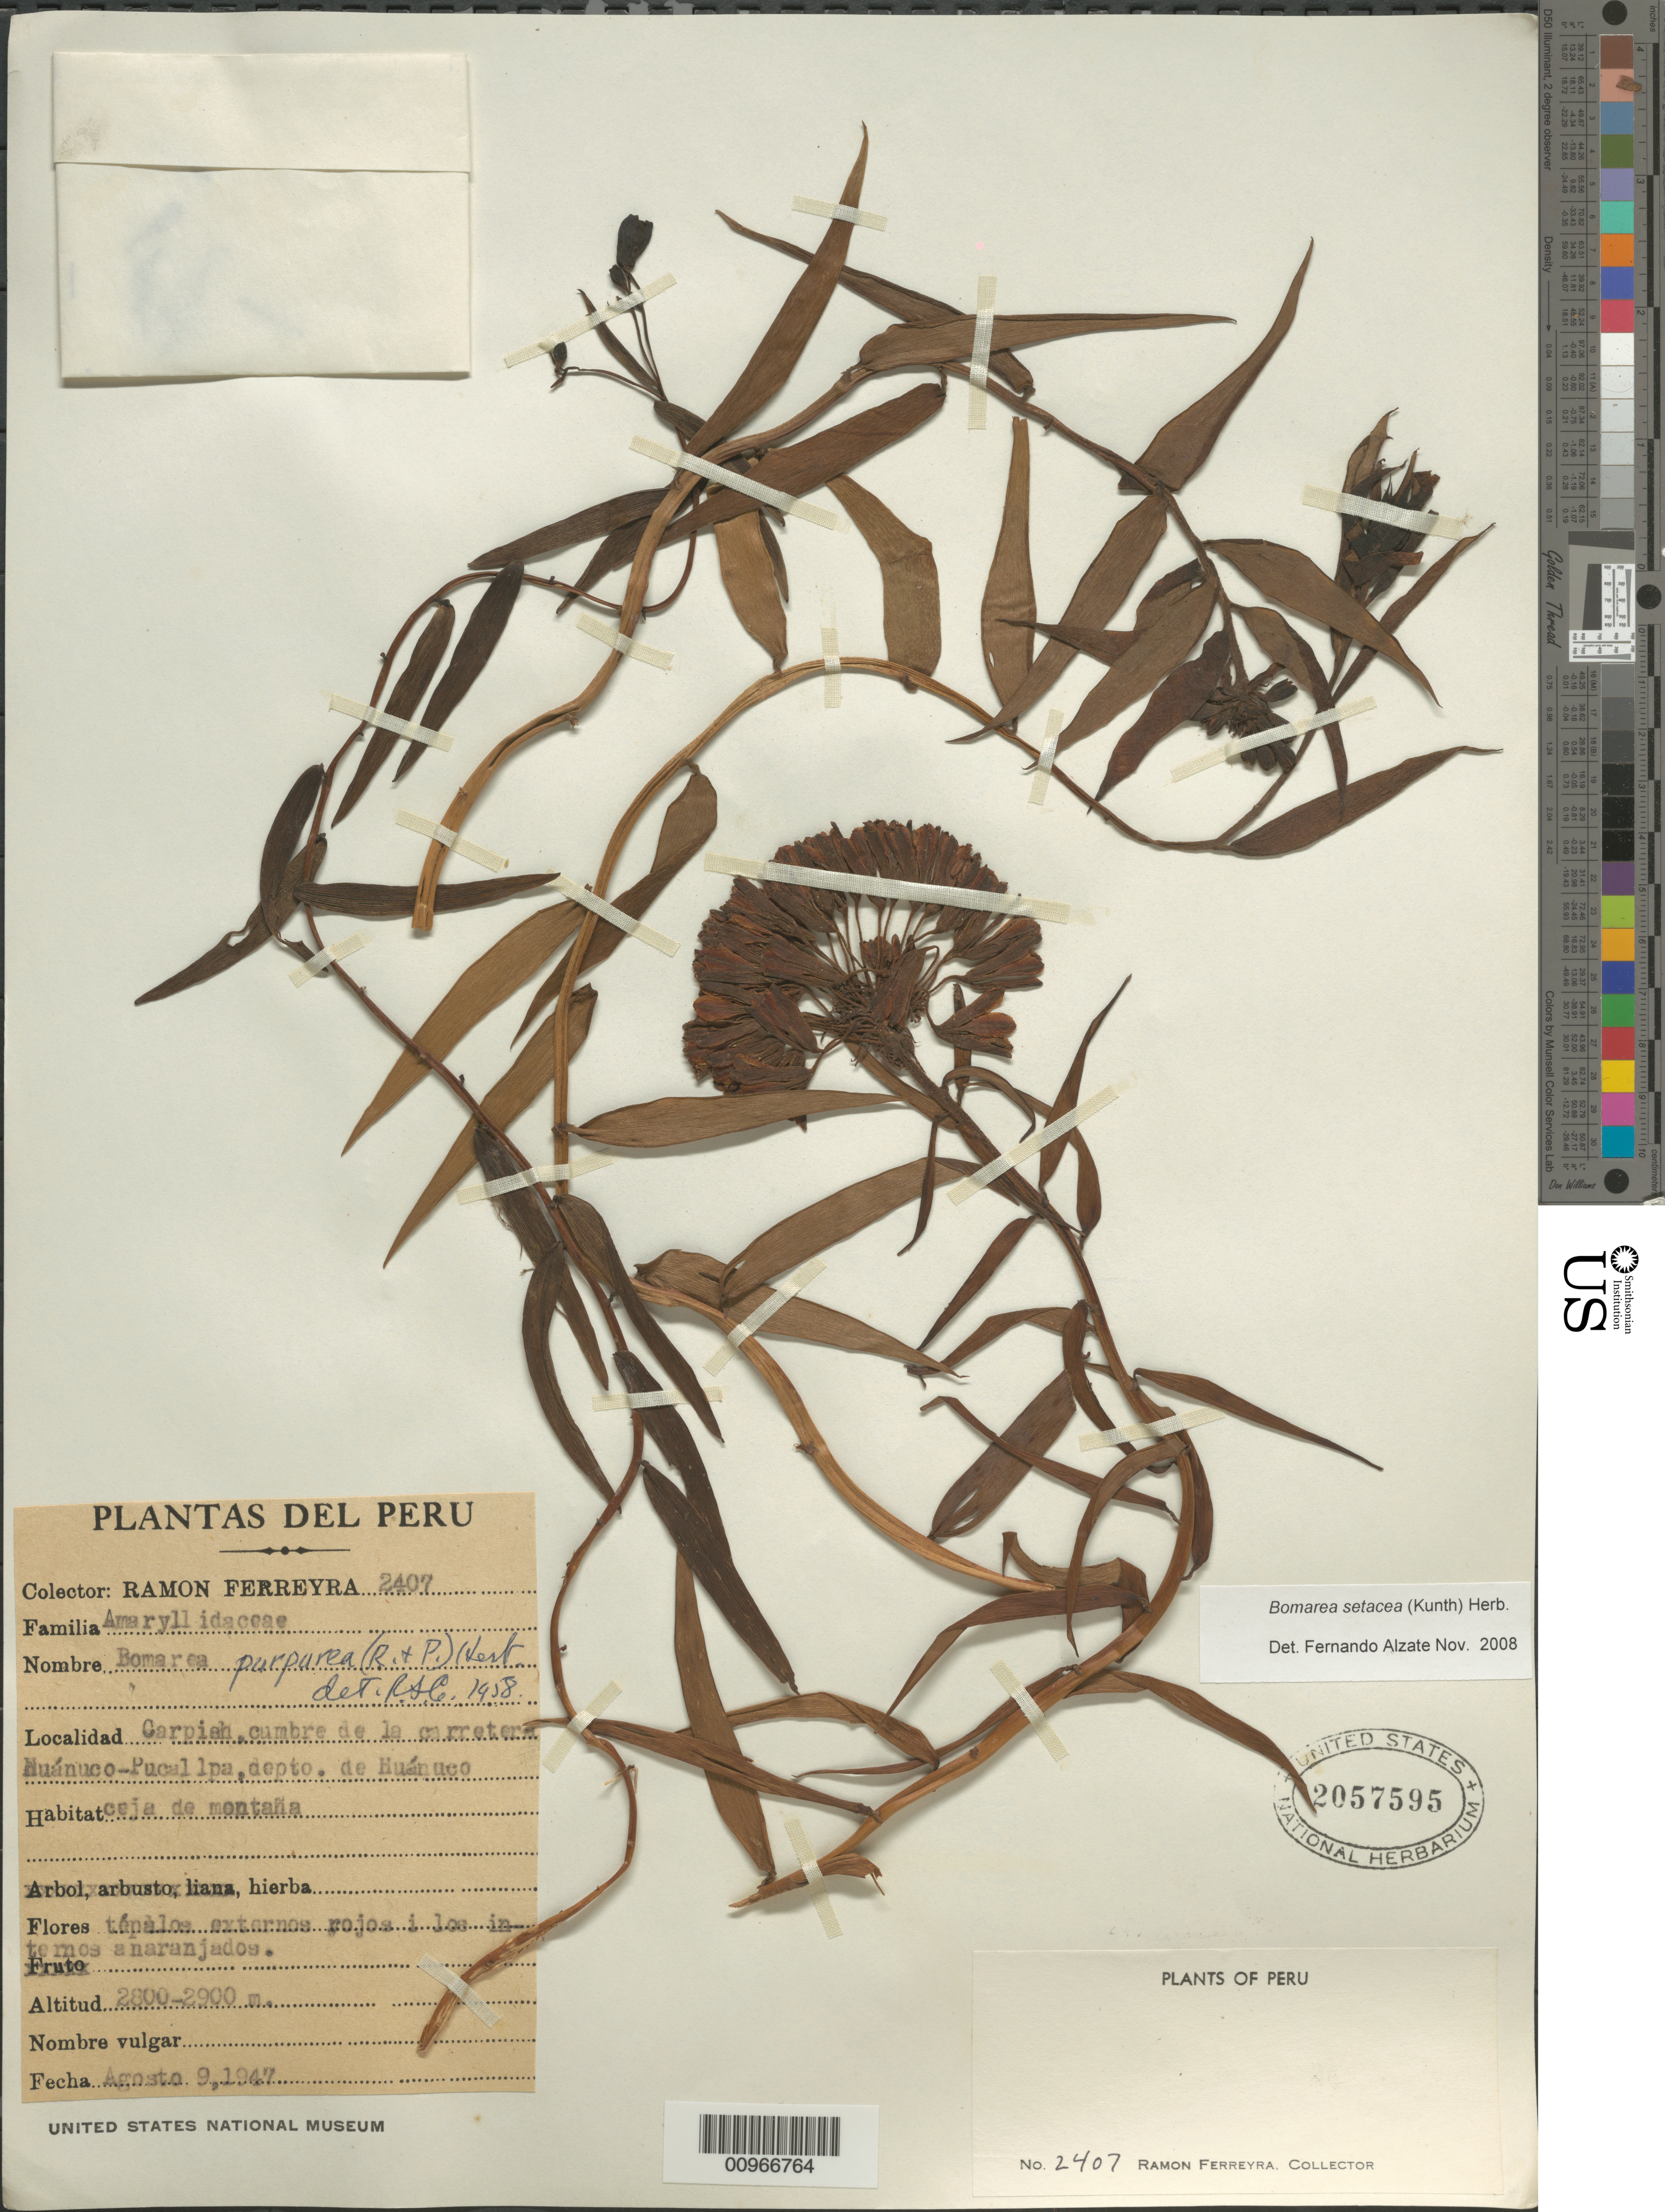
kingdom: Plantae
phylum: Tracheophyta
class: Liliopsida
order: Liliales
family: Alstroemeriaceae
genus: Bomarea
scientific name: Bomarea setacea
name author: (Ruiz & Pav.) Herb.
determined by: Alzate Guarin, Fernando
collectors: R. A. Ferreyra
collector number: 2407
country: Peru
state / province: Huánuco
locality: Carpish, between Huanuco and Tingo Maria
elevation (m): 2800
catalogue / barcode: US 2057595